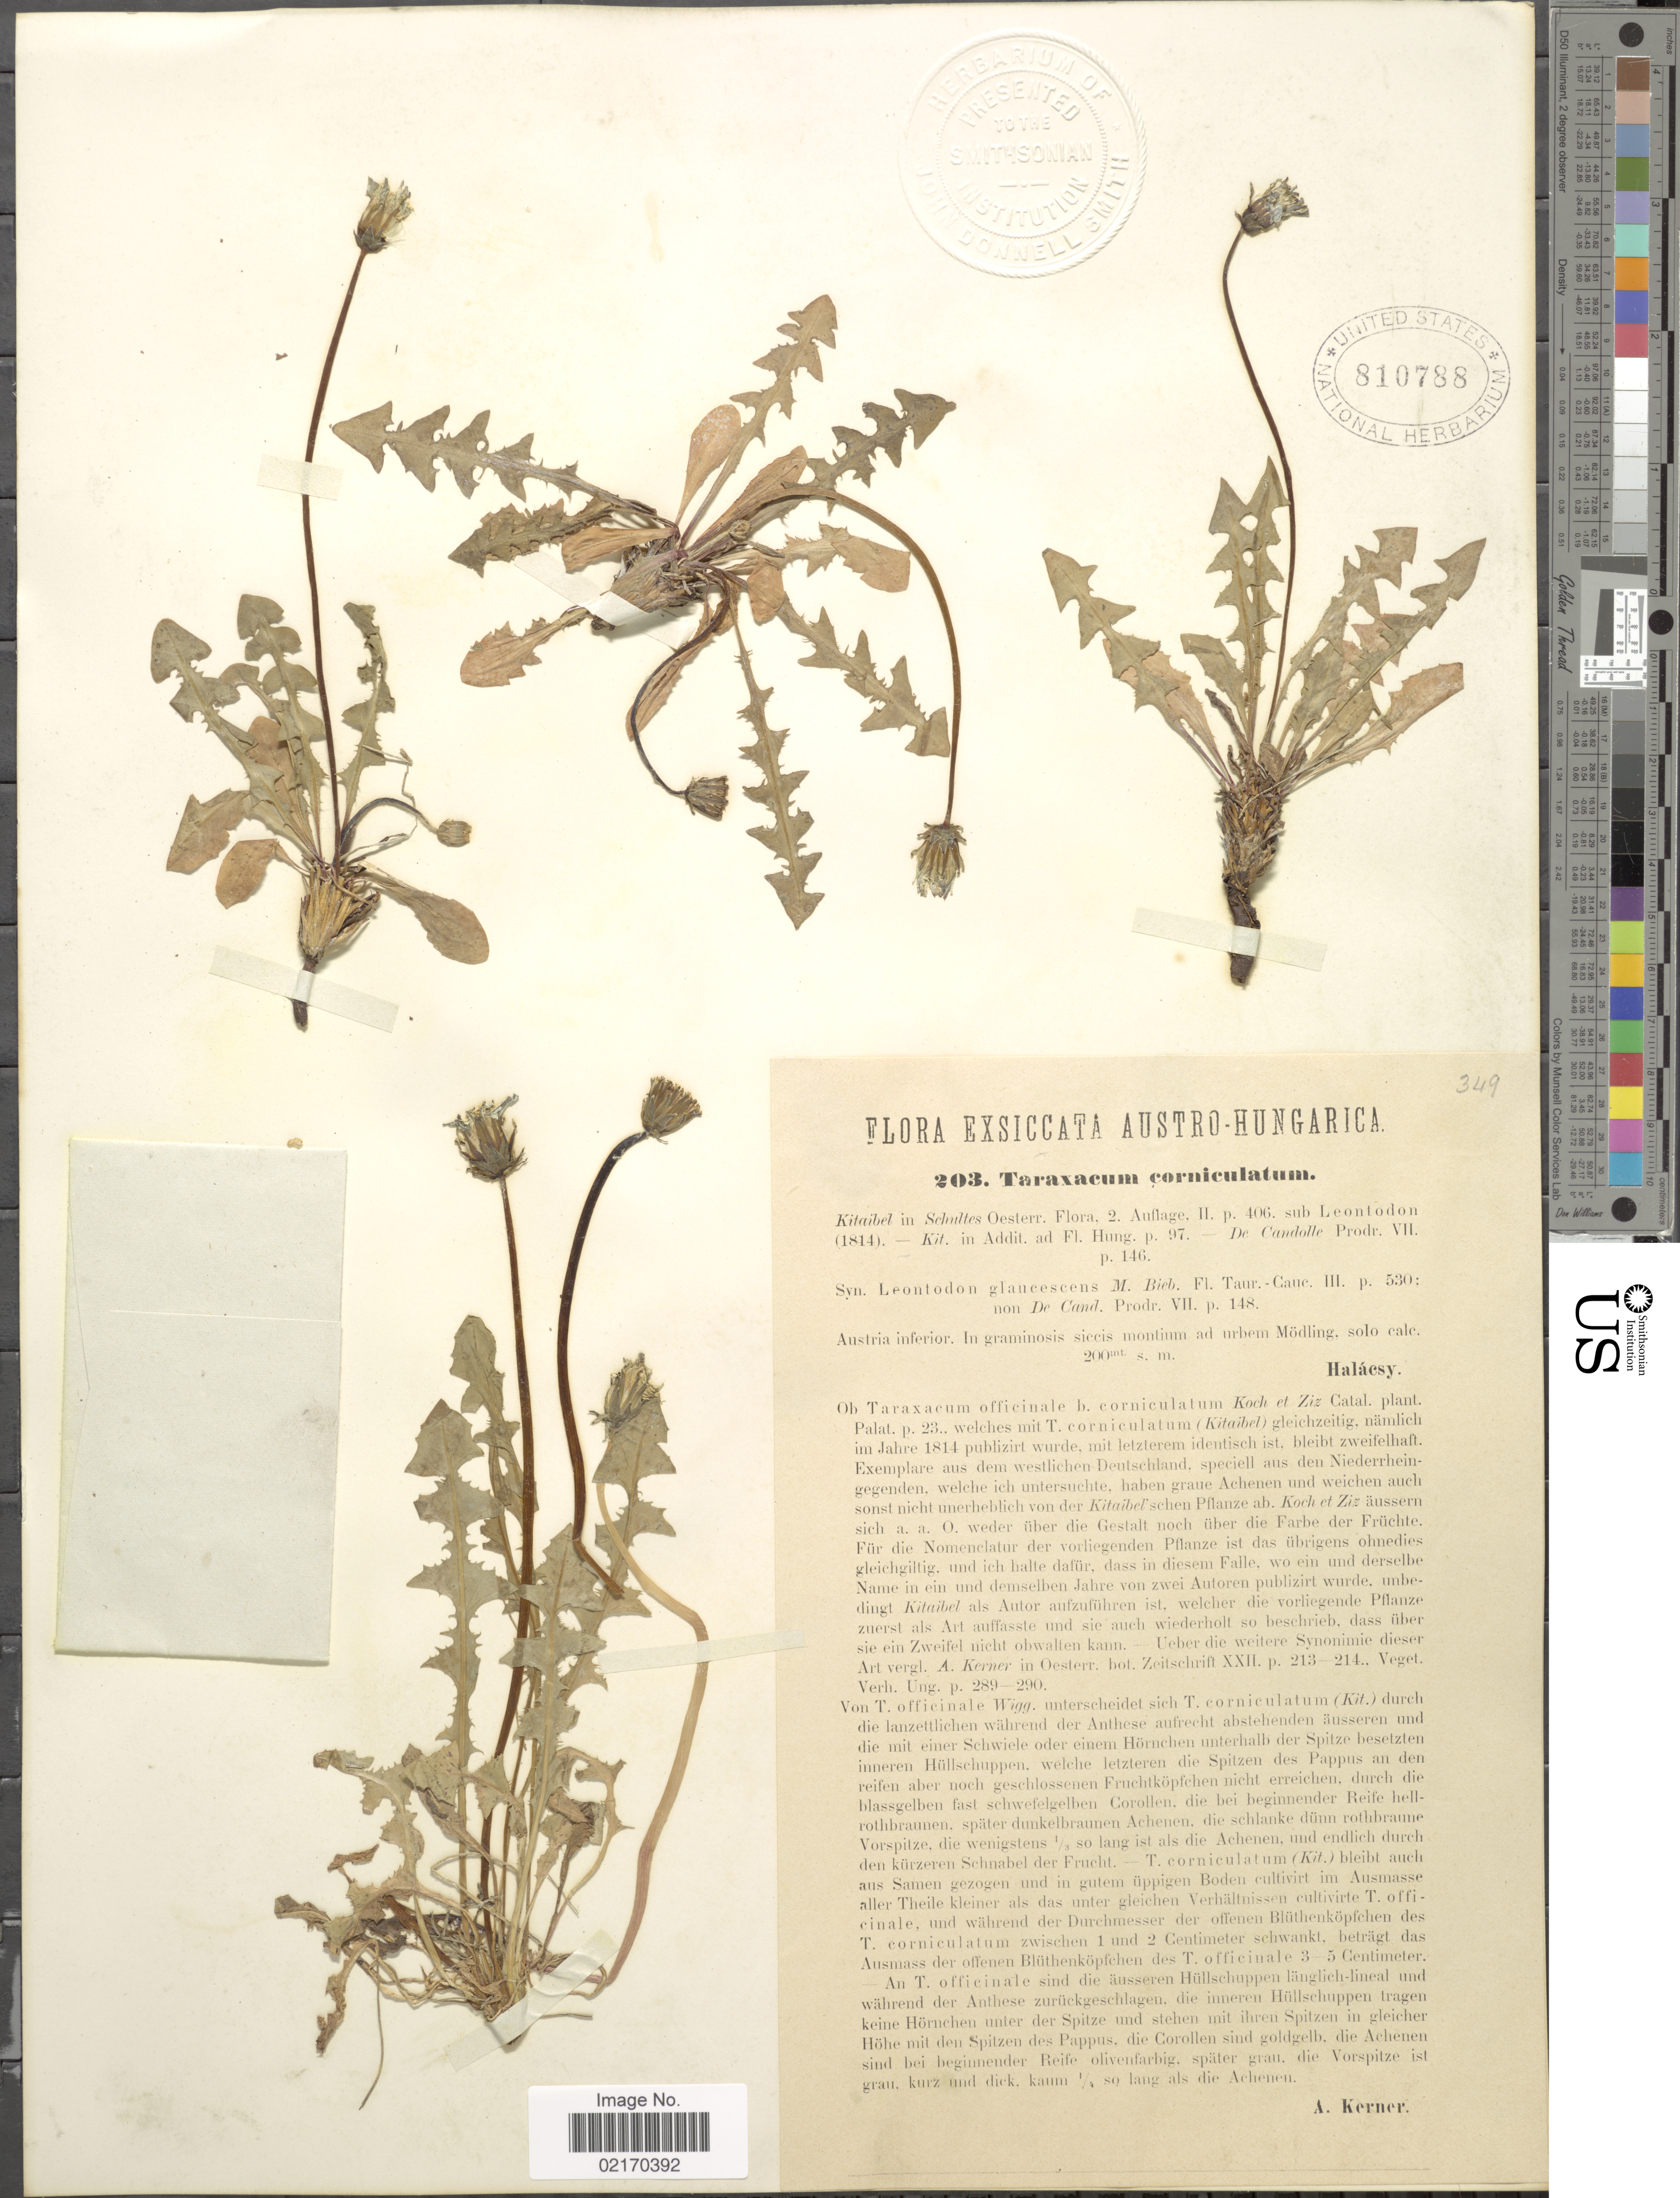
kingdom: Plantae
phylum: Tracheophyta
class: Magnoliopsida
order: Asterales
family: Asteraceae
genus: Taraxacum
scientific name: Taraxacum corniculatum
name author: DC.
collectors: -- Halacsy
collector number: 203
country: Austria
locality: Austro-Hungarica, Austria inferior, in graminosis siccis montium ad urbem Modling.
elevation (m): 200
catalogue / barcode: US 810788